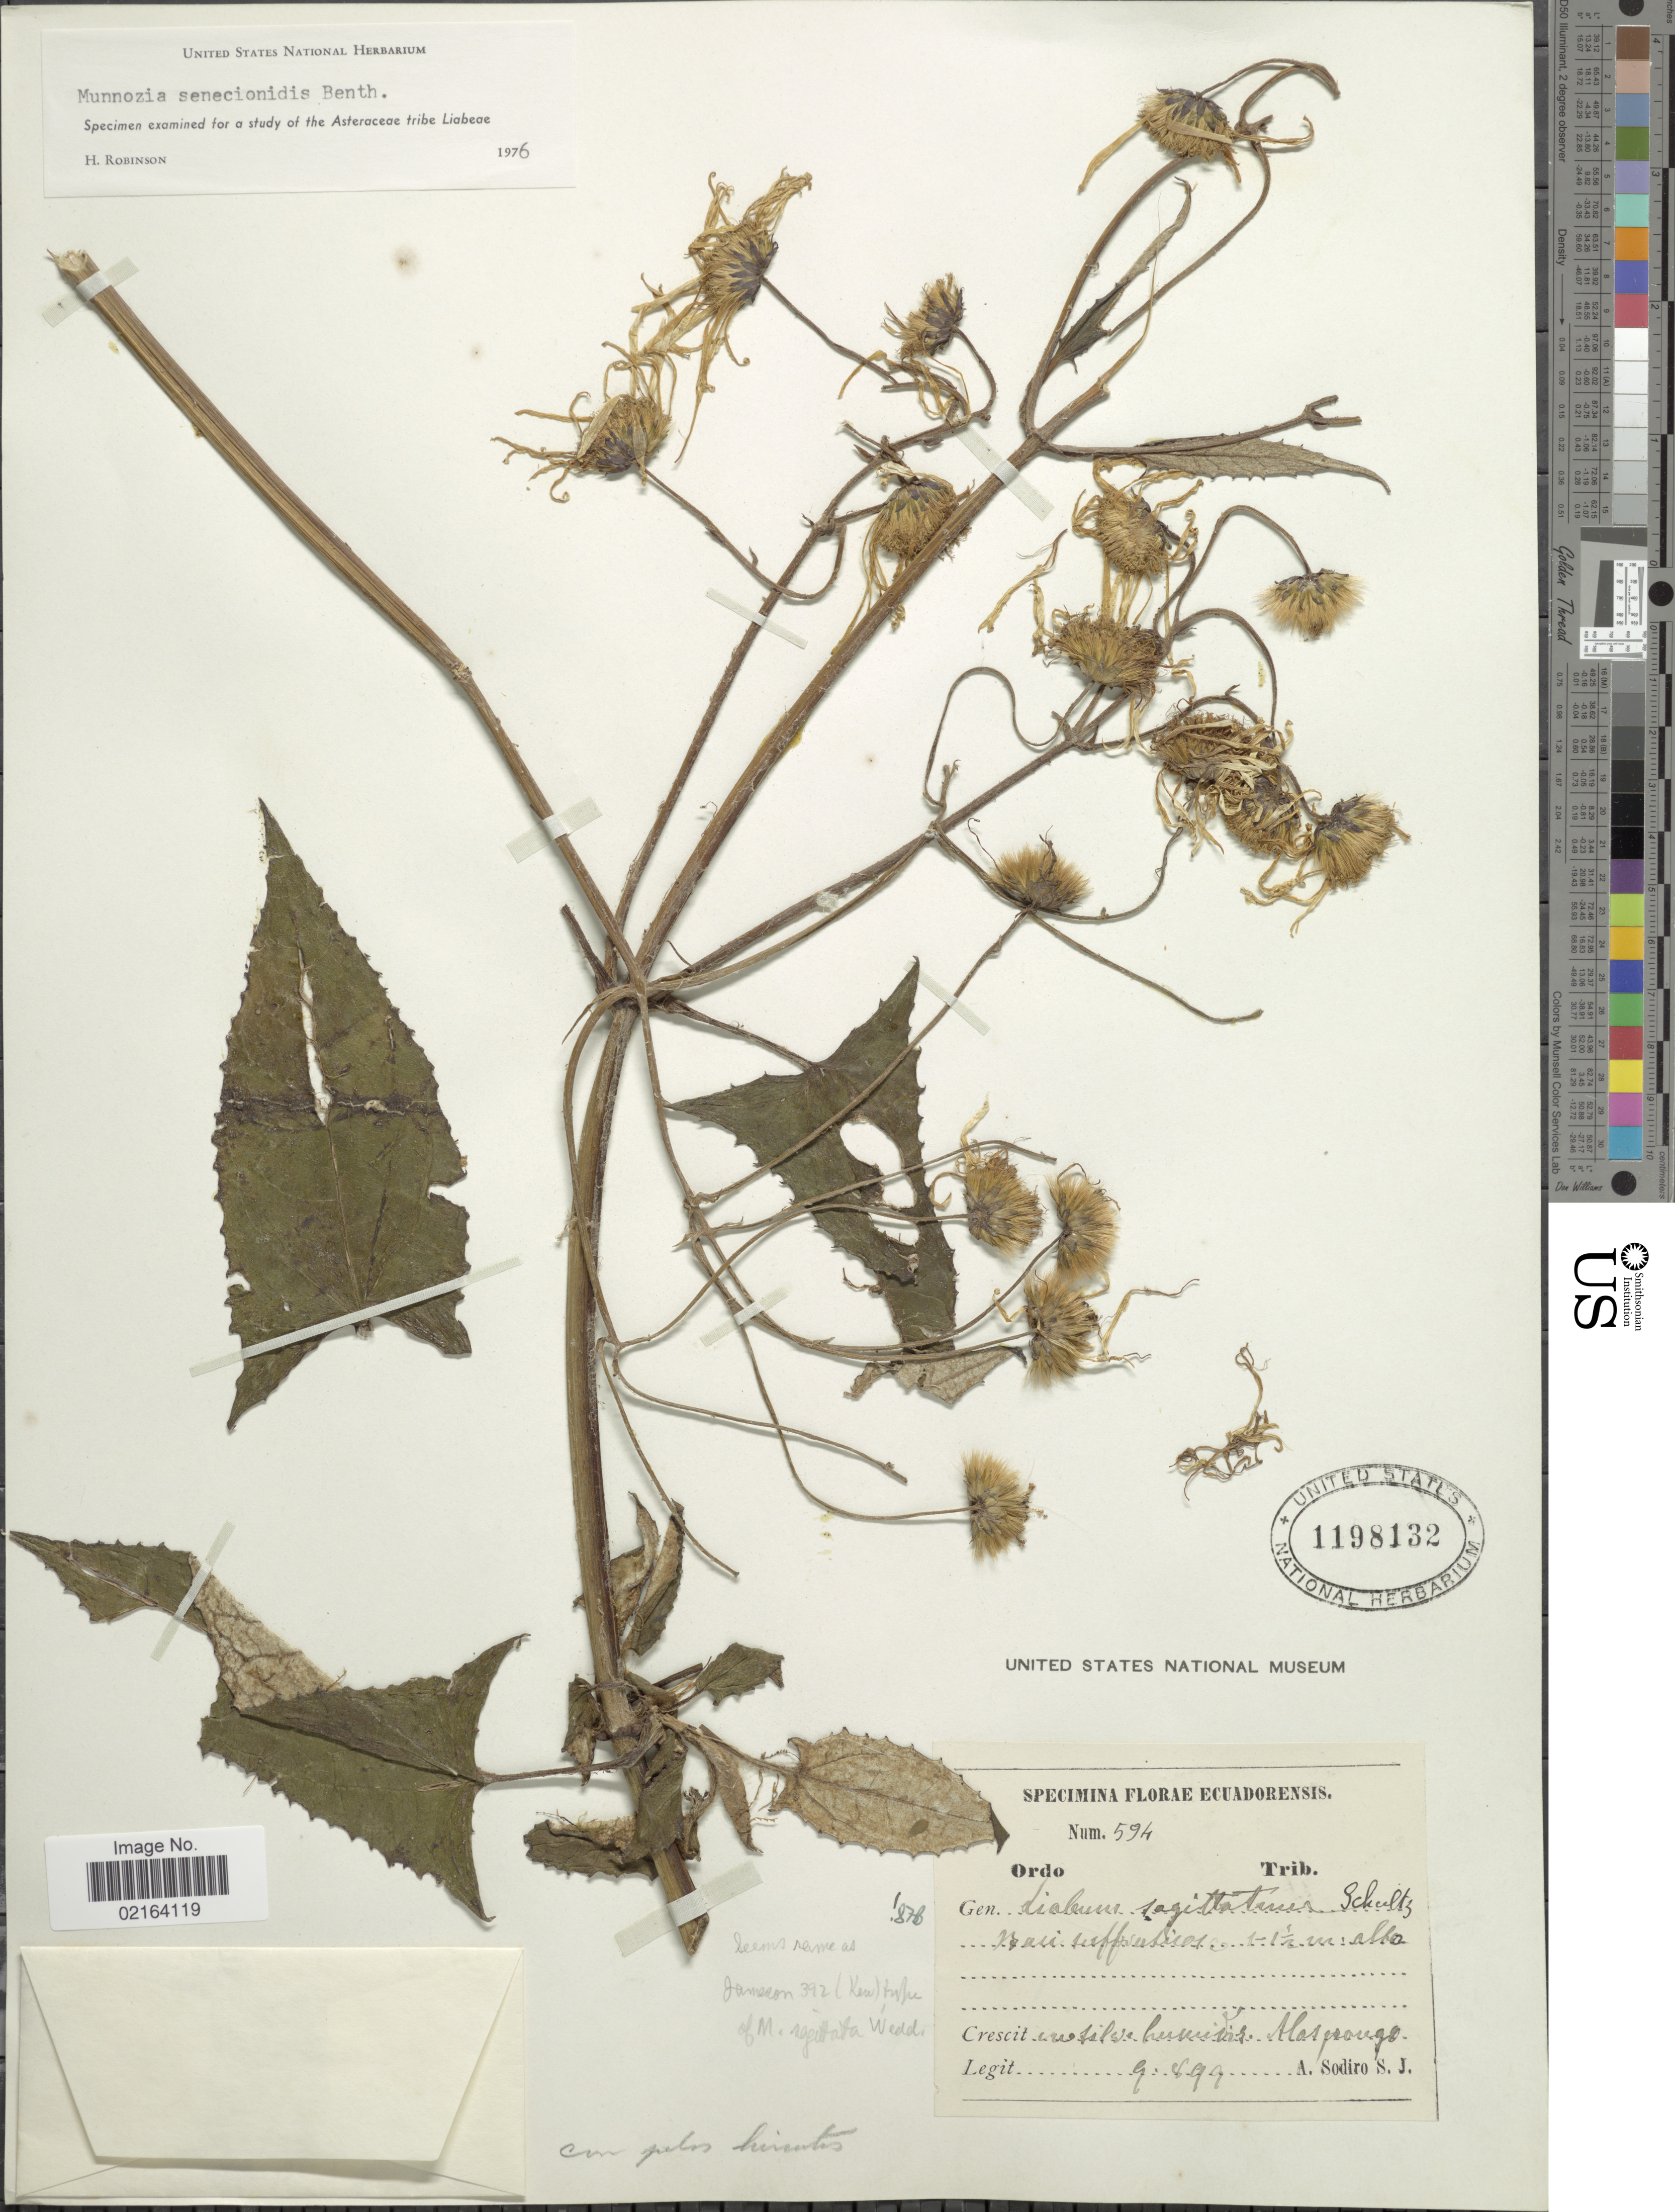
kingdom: Plantae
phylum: Tracheophyta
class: Magnoliopsida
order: Asterales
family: Asteraceae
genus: Munnozia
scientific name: Munnozia senecionidis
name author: Benth.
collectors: A. Sodiro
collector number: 594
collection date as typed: Transcribed d/m/y: /9/99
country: Ecuador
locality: In silvis humidis Alaspongo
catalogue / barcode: US 1198132